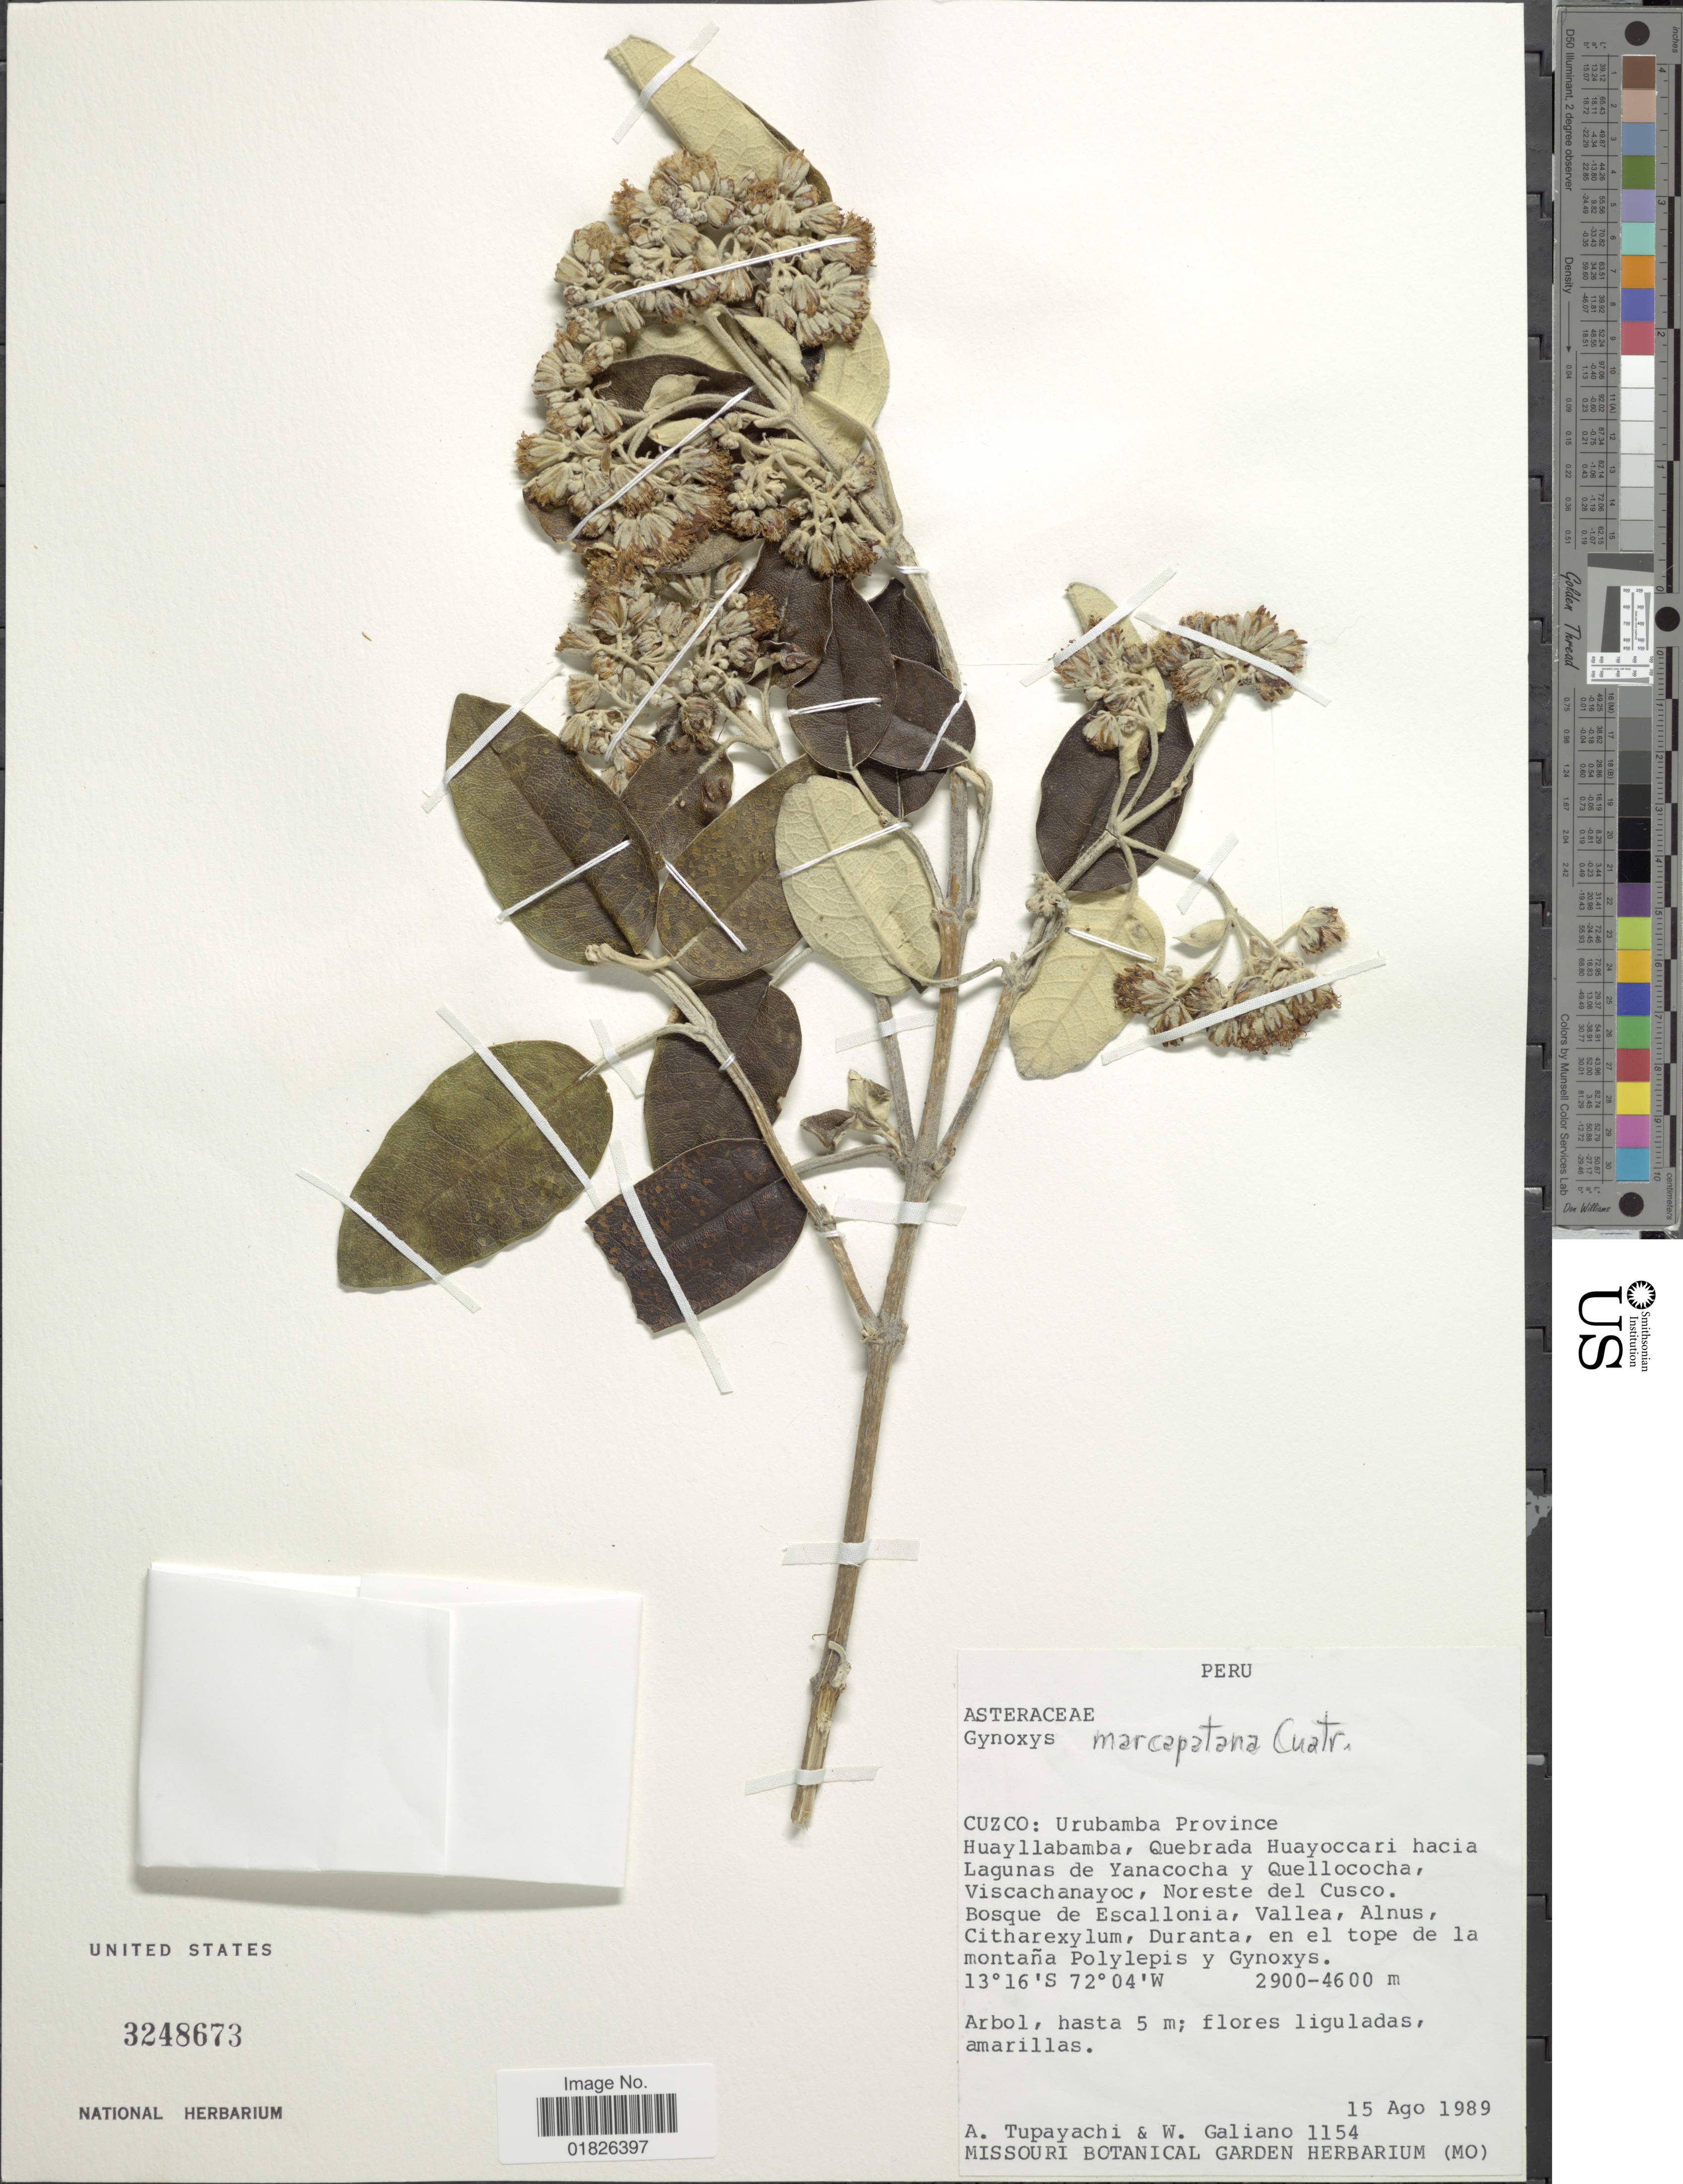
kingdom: Plantae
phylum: Tracheophyta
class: Magnoliopsida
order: Asterales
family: Asteraceae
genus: Gynoxys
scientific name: Gynoxys marcapatana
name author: Cuatrec.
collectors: A. Tupayachi H. & W. Galiano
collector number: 1154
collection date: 1989-08-15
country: Peru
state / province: Cusco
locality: Urubamba Province, Huayllabamba, Quebrada Huayoccari hacia Lagunas de Yanacocha y Quellococha, Viscachanayoc, Noreste del Cusco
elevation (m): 2900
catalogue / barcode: US 3248673